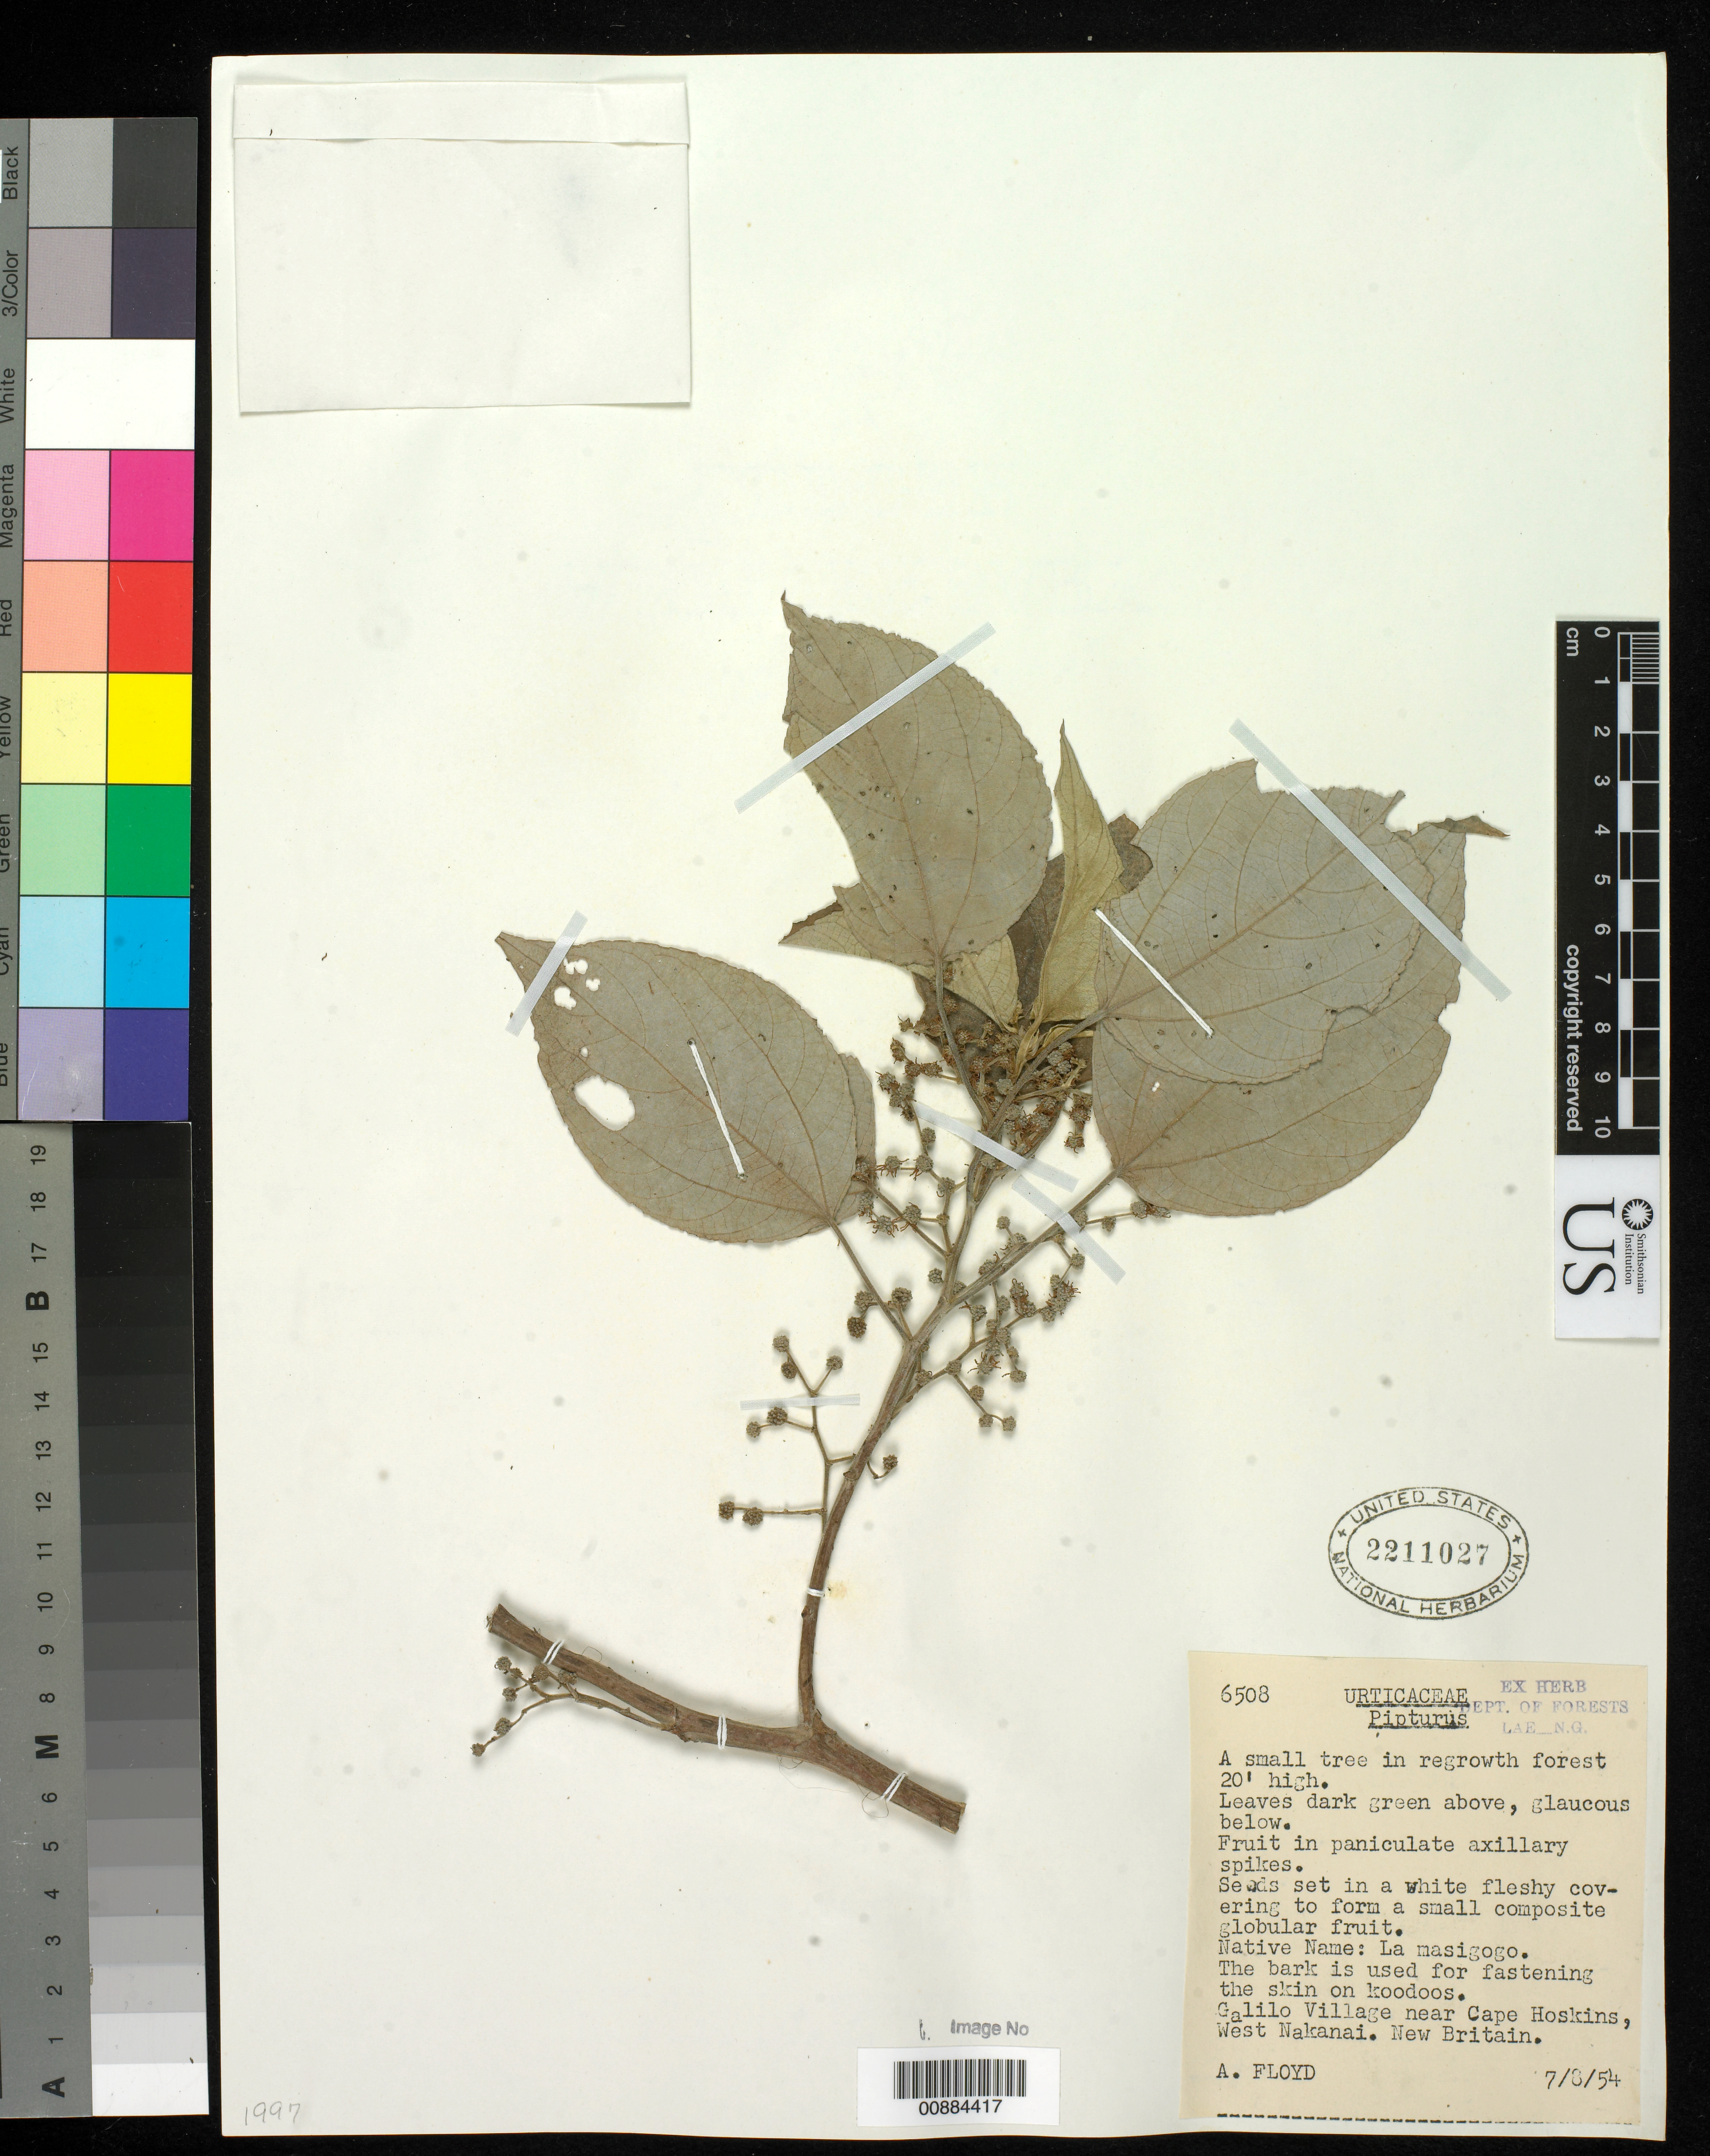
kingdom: Plantae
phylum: Tracheophyta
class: Magnoliopsida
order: Rosales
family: Urticaceae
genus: Pipturus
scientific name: Pipturus sp.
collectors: A. G. Floyd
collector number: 6508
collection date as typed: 07 Aug 1954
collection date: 1954-08-07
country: Papua New Guinea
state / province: West New Britain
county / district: Hoskins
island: New Britain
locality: Galilo Village near Cape Hoskins, West Nakanai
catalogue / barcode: US 2211027